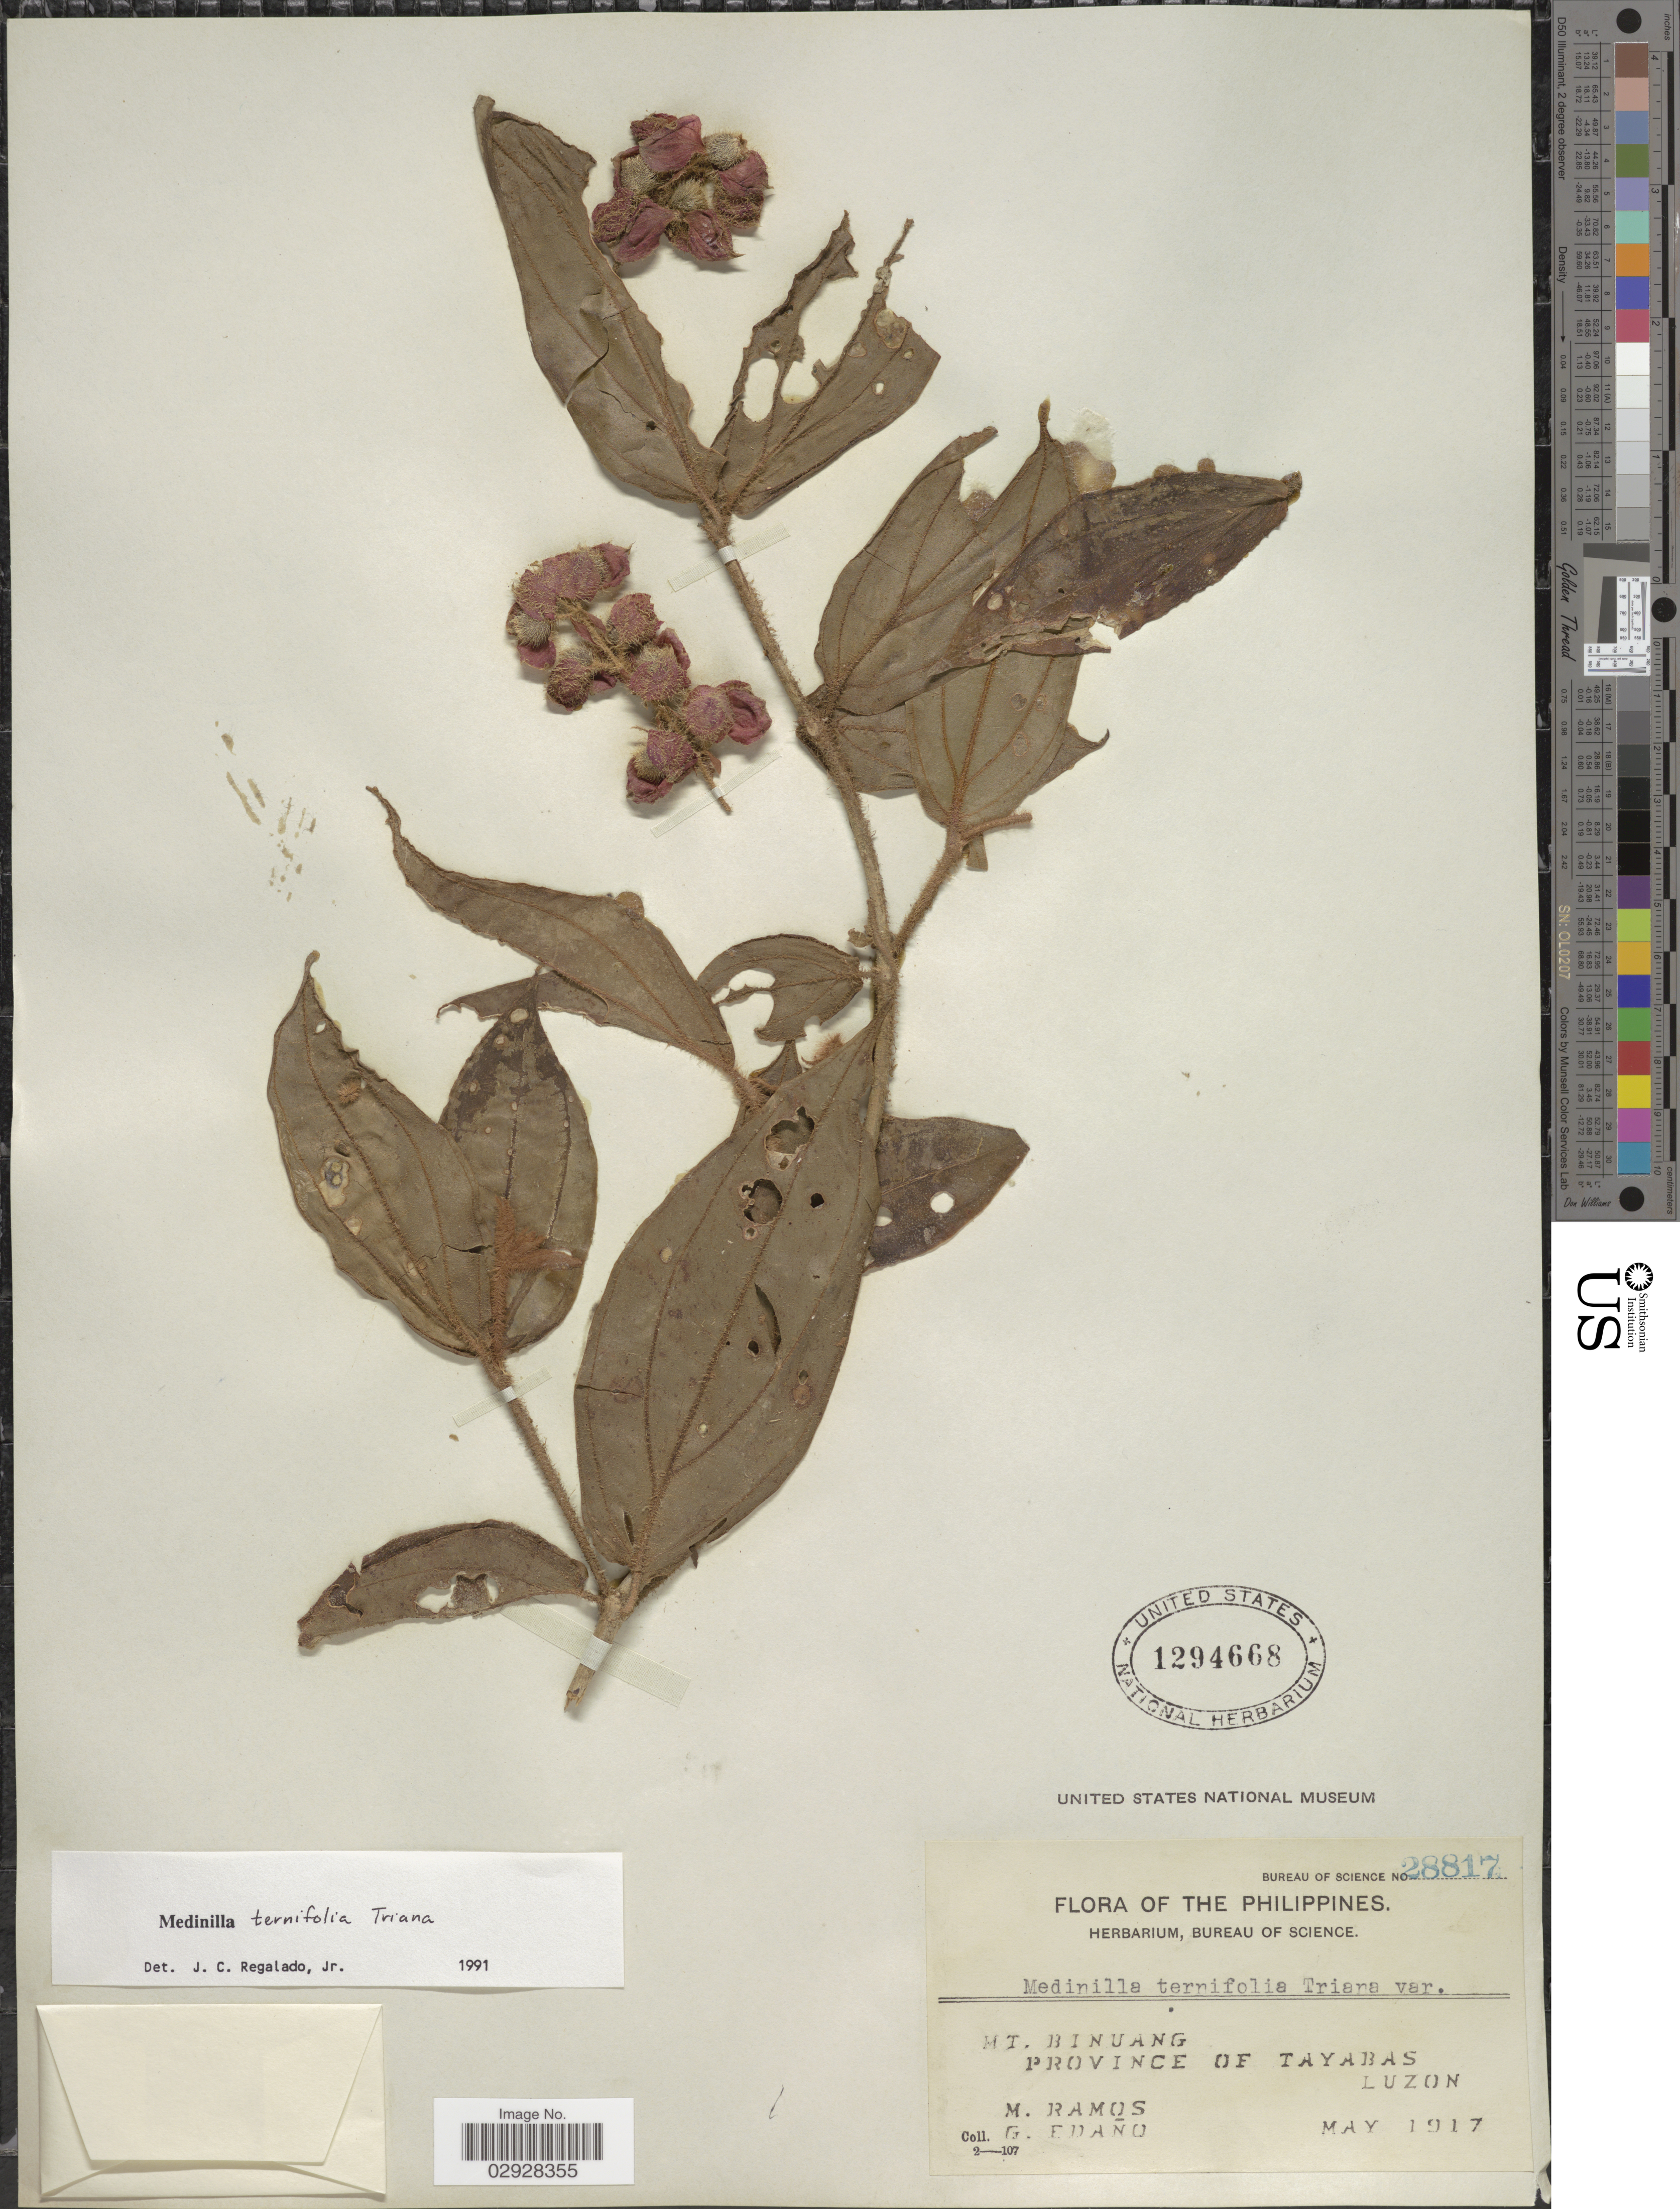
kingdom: Plantae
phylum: Tracheophyta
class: Magnoliopsida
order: Myrtales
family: Melastomataceae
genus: Medinilla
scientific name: Medinilla ternifolia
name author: Triana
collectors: M. Ramos & G. Edaño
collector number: Bureau of Science 28817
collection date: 1917-05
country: Philippines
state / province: Calabarzon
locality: Mt. Binuang. Province of Tayabas, Luzon.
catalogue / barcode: US 1294668